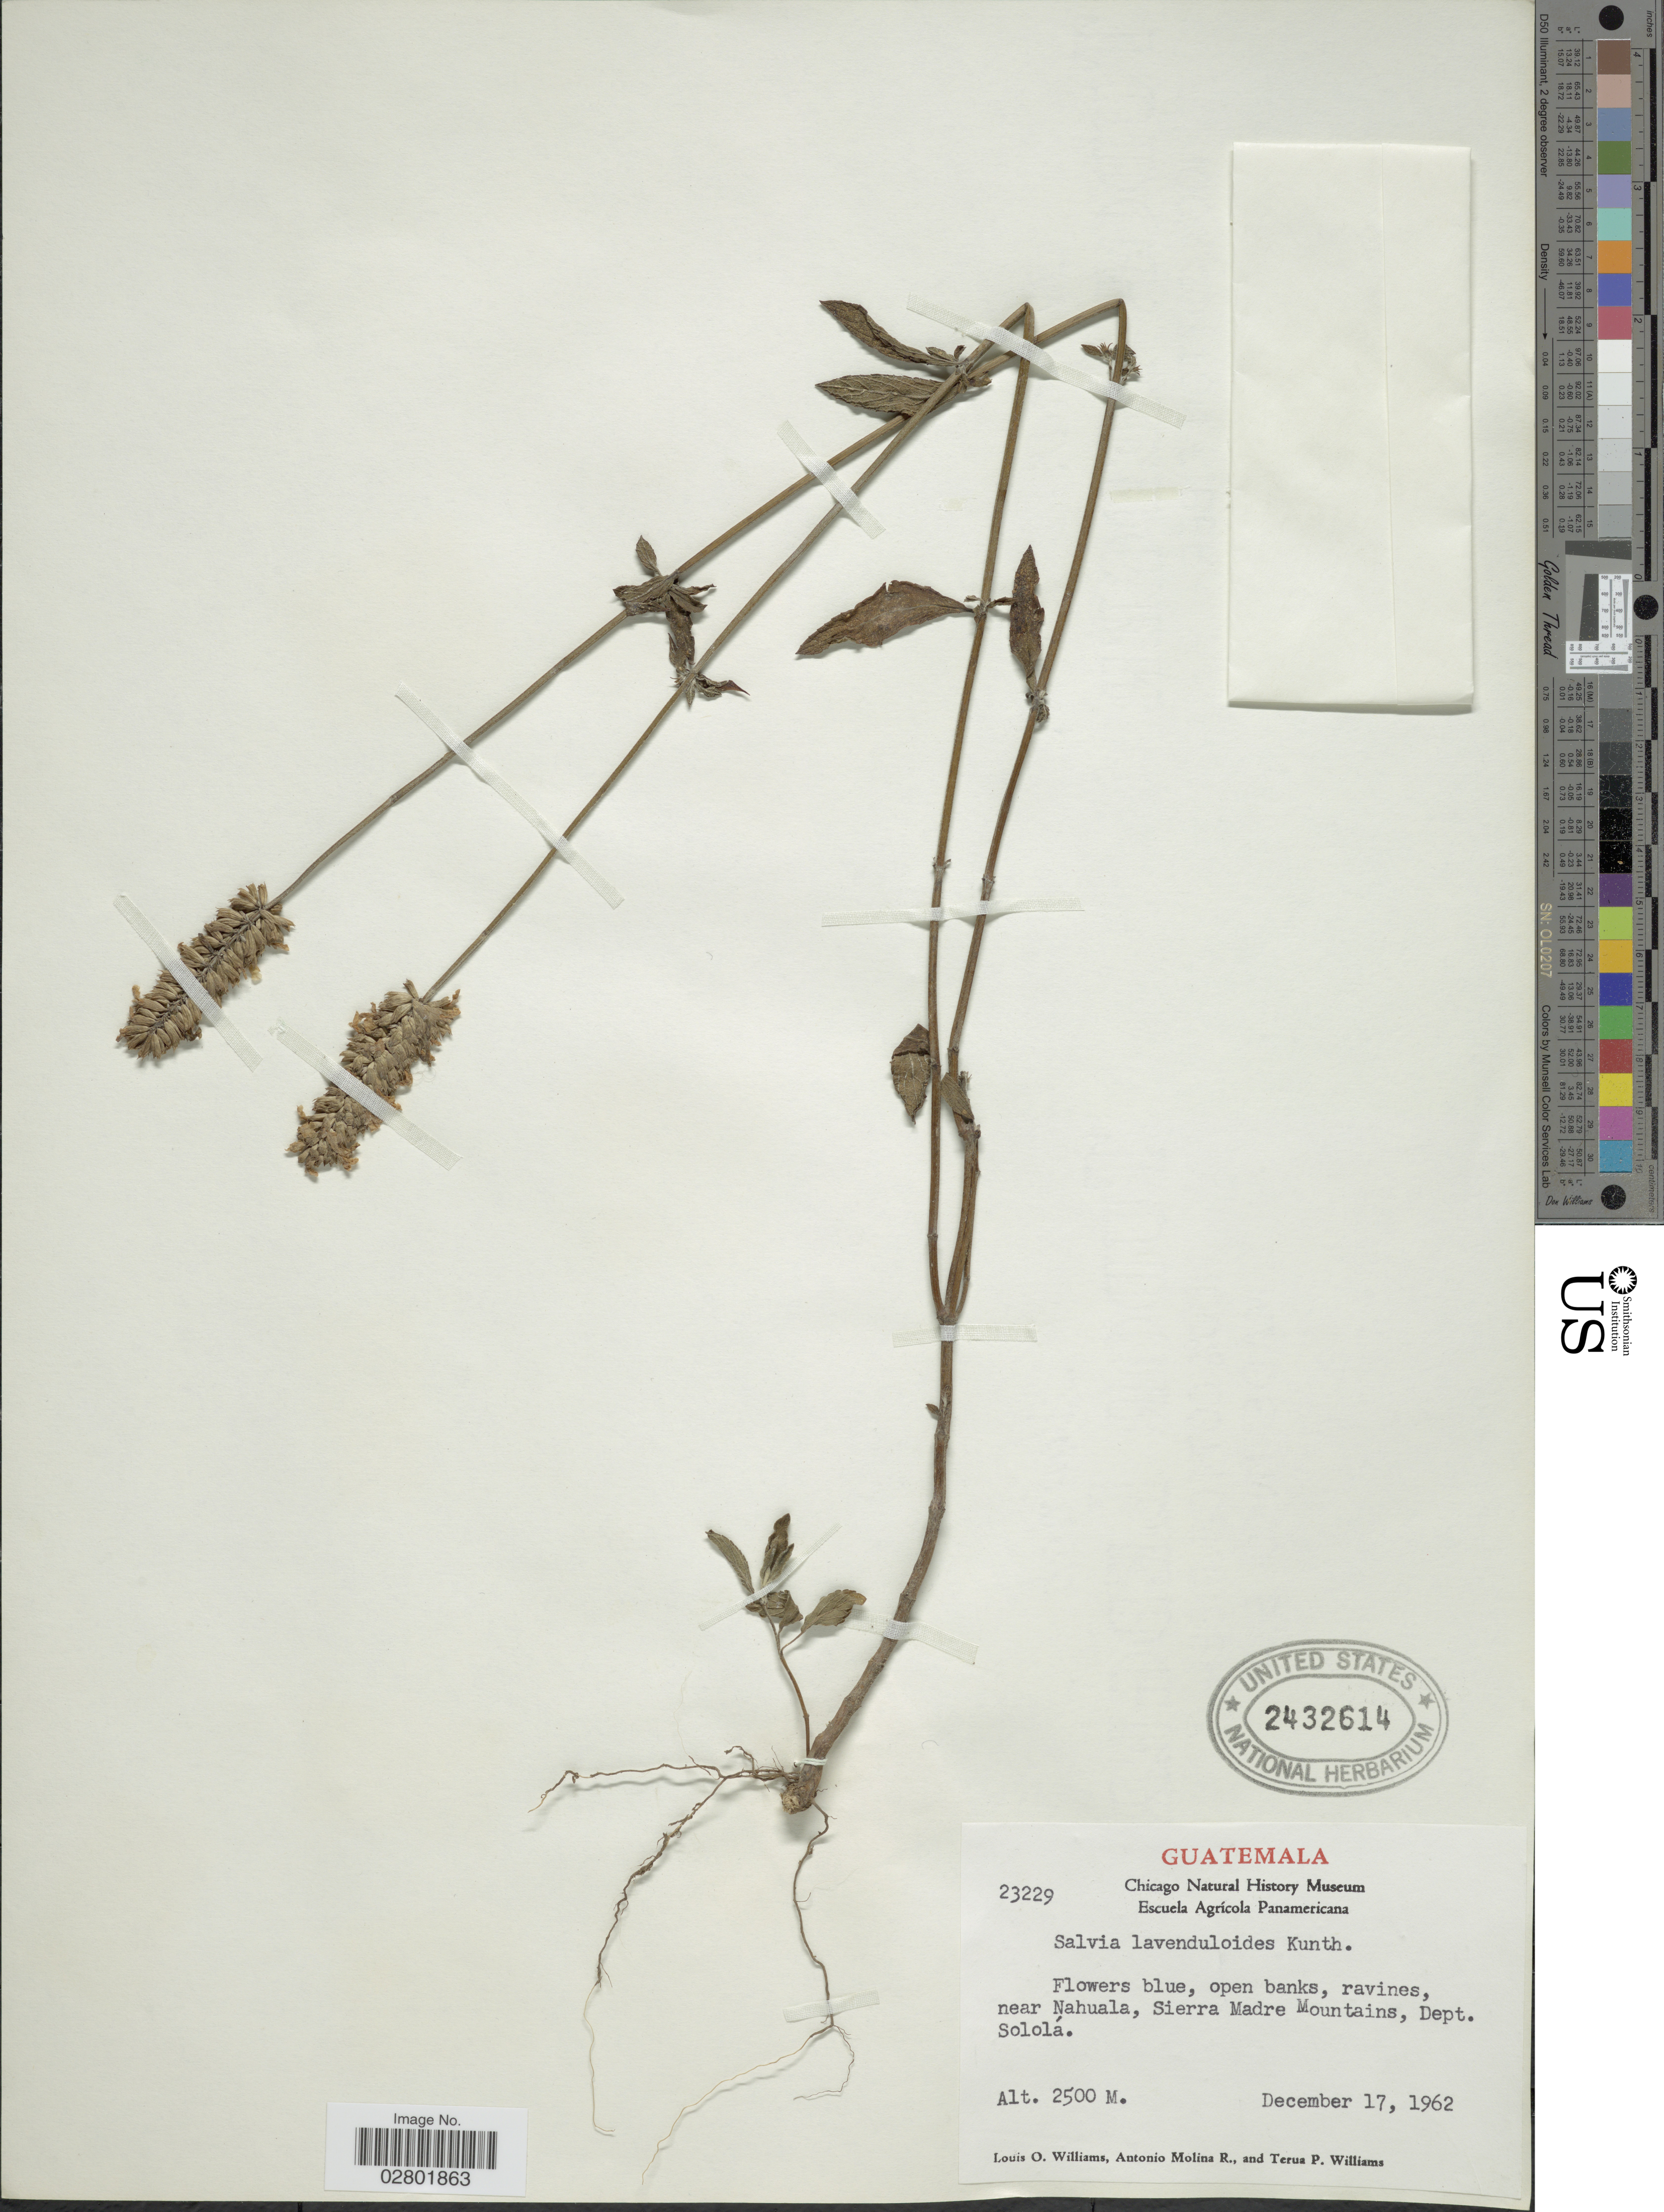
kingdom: Plantae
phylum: Tracheophyta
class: Magnoliopsida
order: Lamiales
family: Lamiaceae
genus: Salvia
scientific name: Salvia lavanduloides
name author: Kunth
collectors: L. O. Williams, A. Molina R. & T. Williams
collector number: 23229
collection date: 1962-12-17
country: Guatemala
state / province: Sololá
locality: Near Nahuala, Sierra Madre Mountains, Dept. Sololá.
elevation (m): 2500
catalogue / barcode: US 2432614